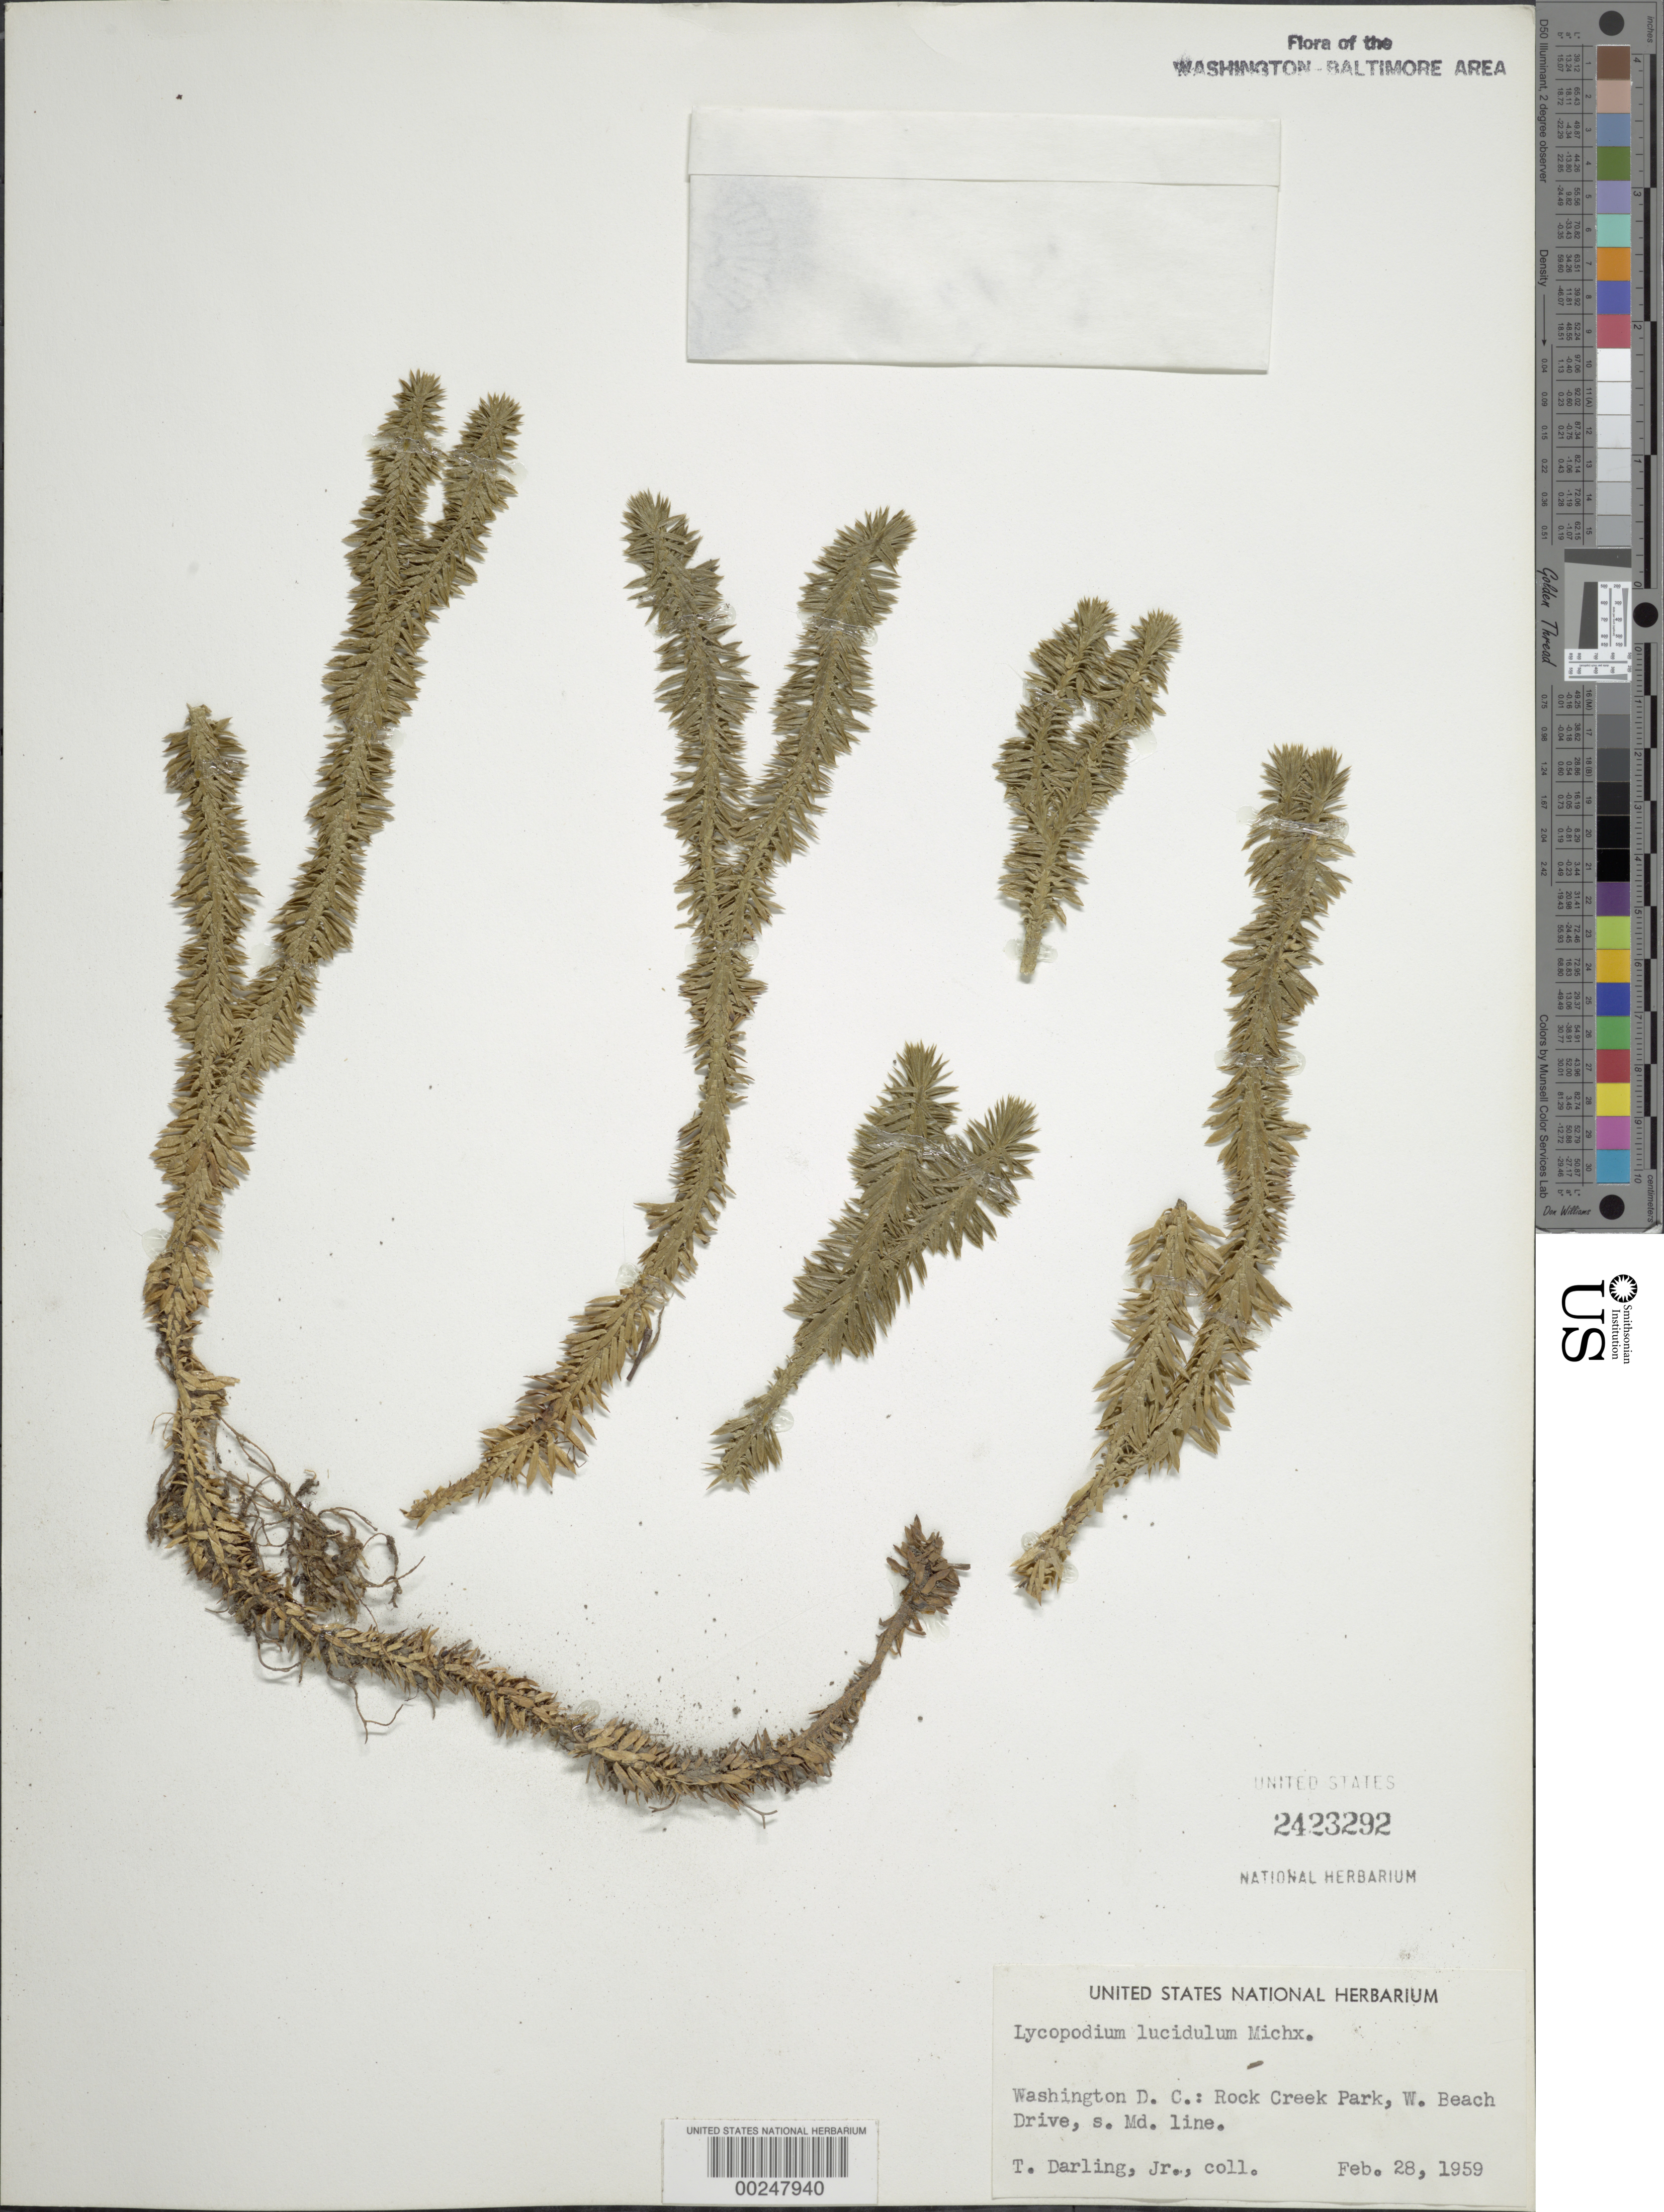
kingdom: Plantae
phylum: Tracheophyta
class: Lycopodiopsida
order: Lycopodiales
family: Lycopodiaceae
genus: Huperzia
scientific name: Huperzia lucidula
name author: (Michx.) Trevis.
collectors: T. Darling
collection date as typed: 28 Feb 1959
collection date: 1959-02-28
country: United States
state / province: District of Columbia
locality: Rock Creek Park, Beach Dr., south of Maryland Line Rock Creek Park and vicinity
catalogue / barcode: US 2423292